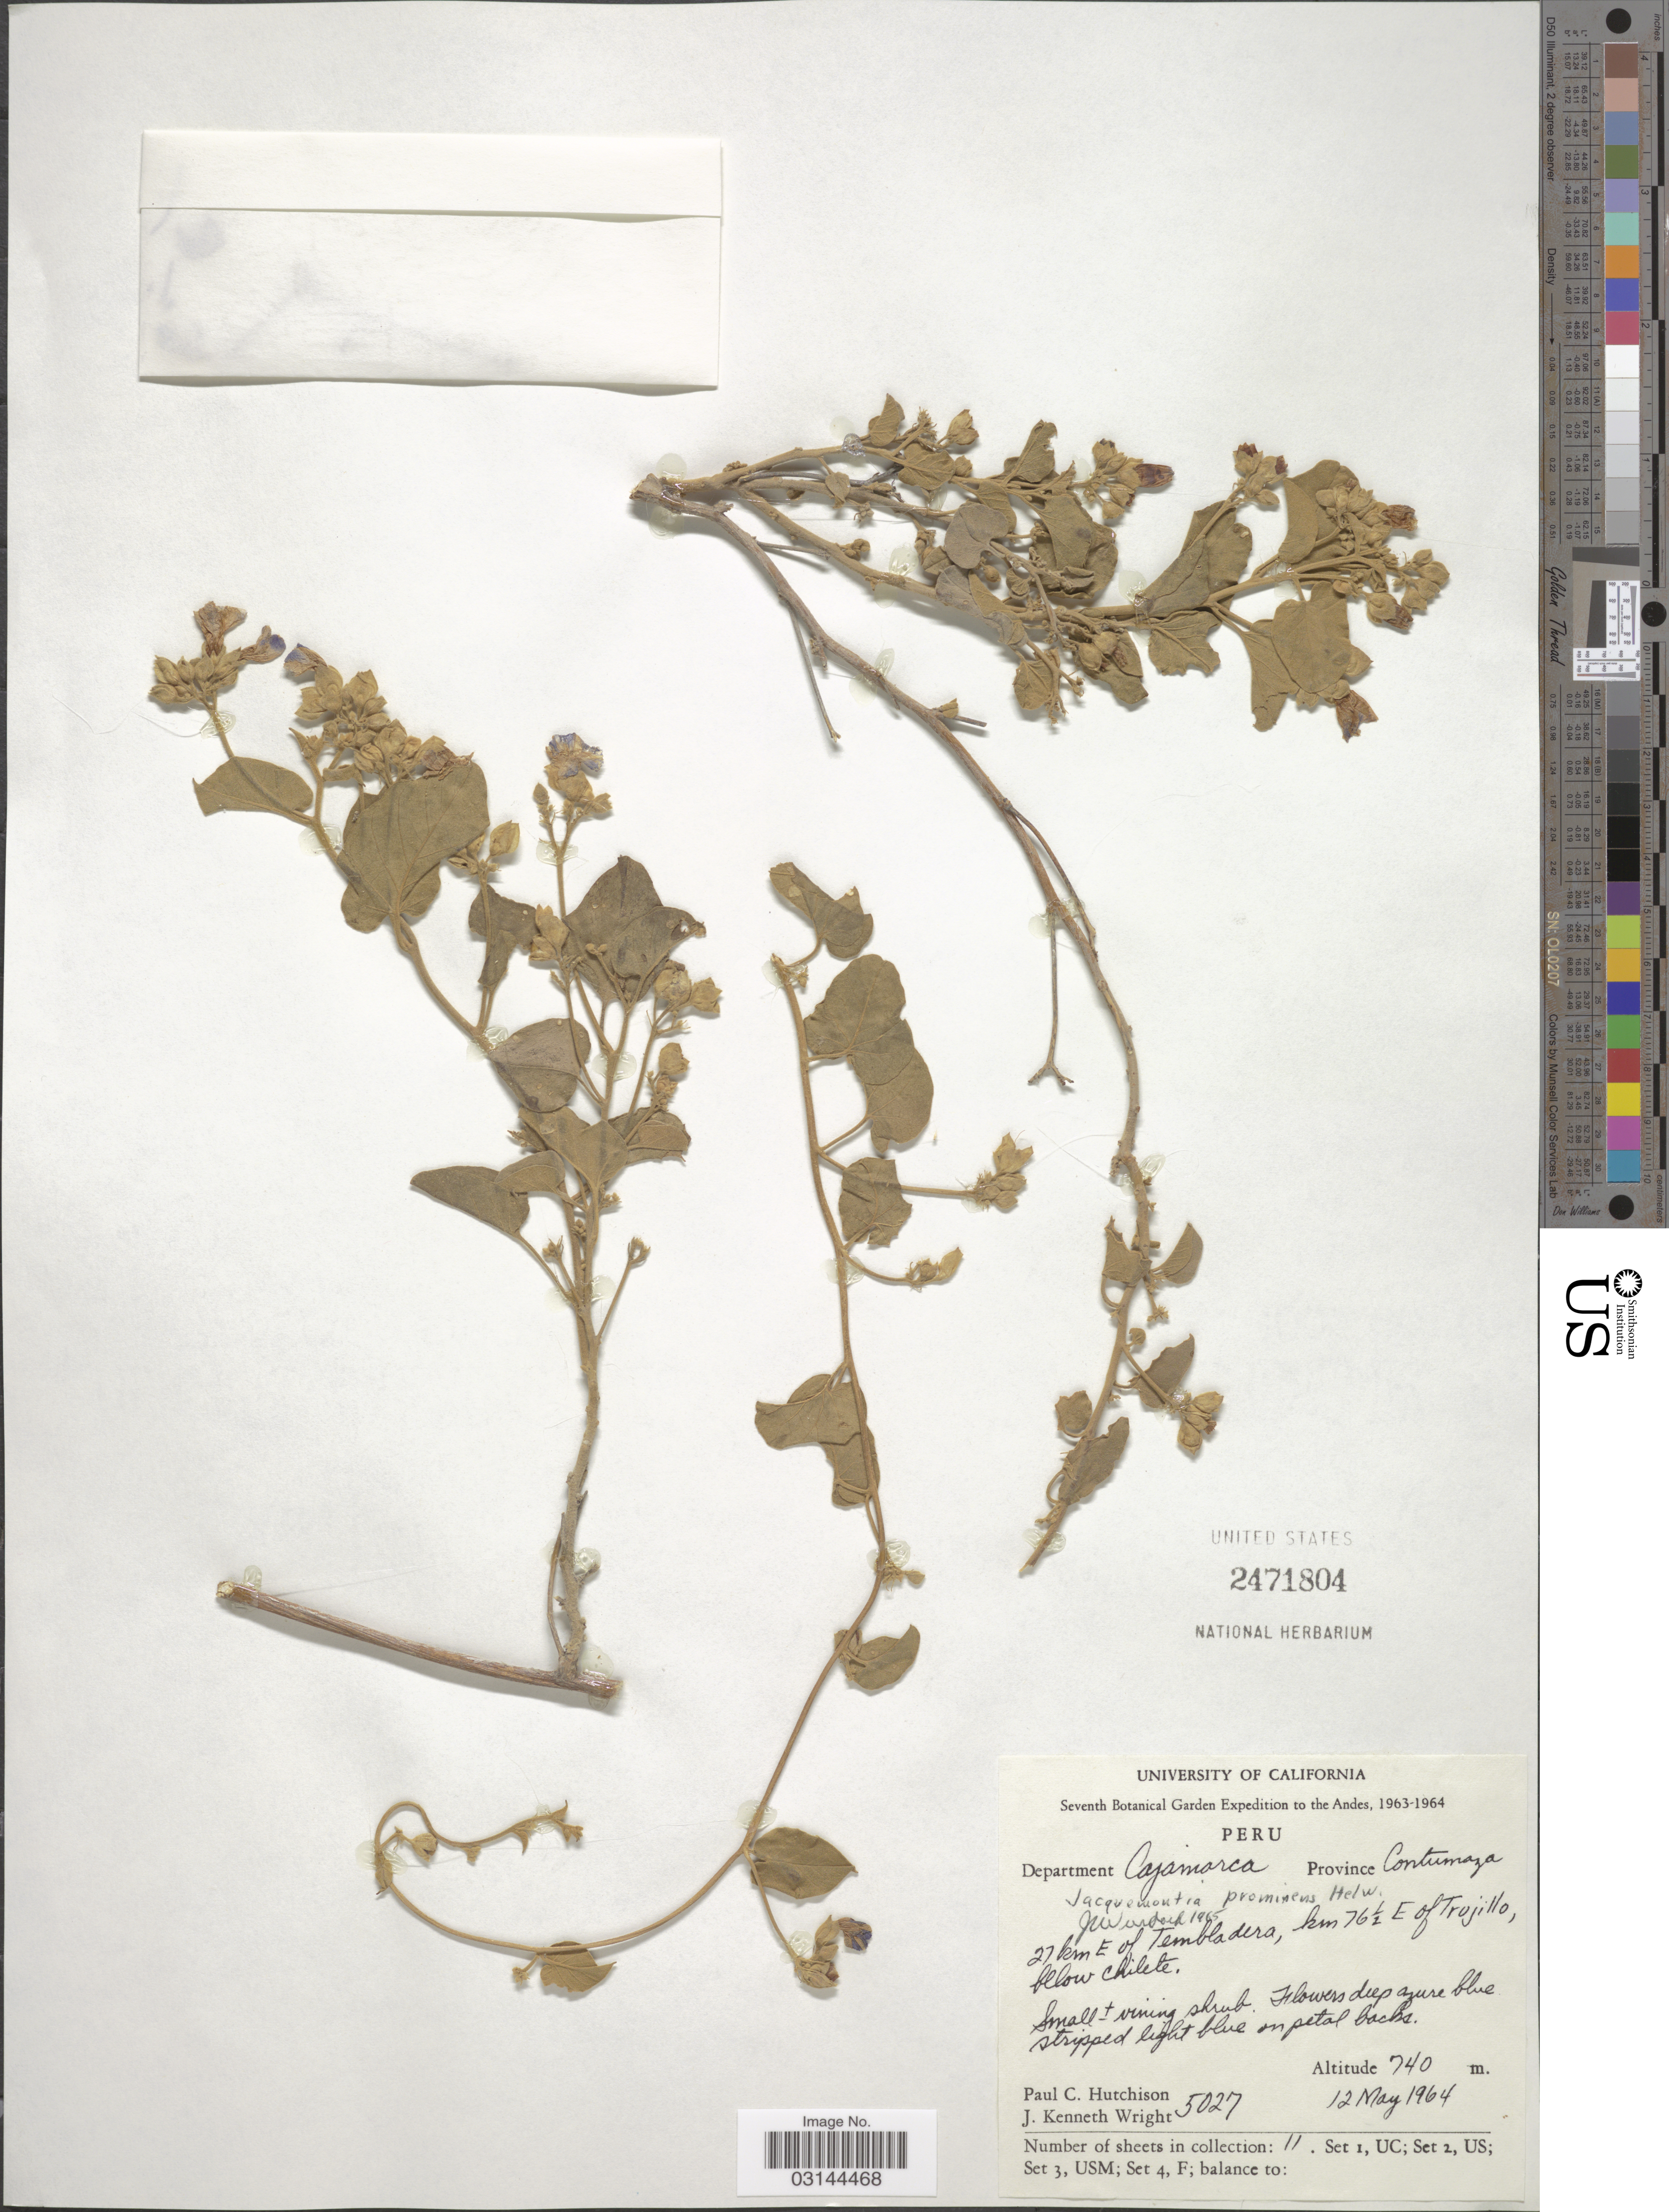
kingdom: Plantae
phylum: Tracheophyta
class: Magnoliopsida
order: Solanales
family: Convolvulaceae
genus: Jacquemontia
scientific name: Jacquemontia prominens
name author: Helwig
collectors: P. C. Hutchison & J. K. Wright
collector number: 5027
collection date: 1964-05-12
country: Peru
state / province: Cajamarca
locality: Department Cajamarca. Province Contumaza. 27 km E of Tembladera, km 76½ E of Trujillo, below chilete.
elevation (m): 740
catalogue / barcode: US 2471804